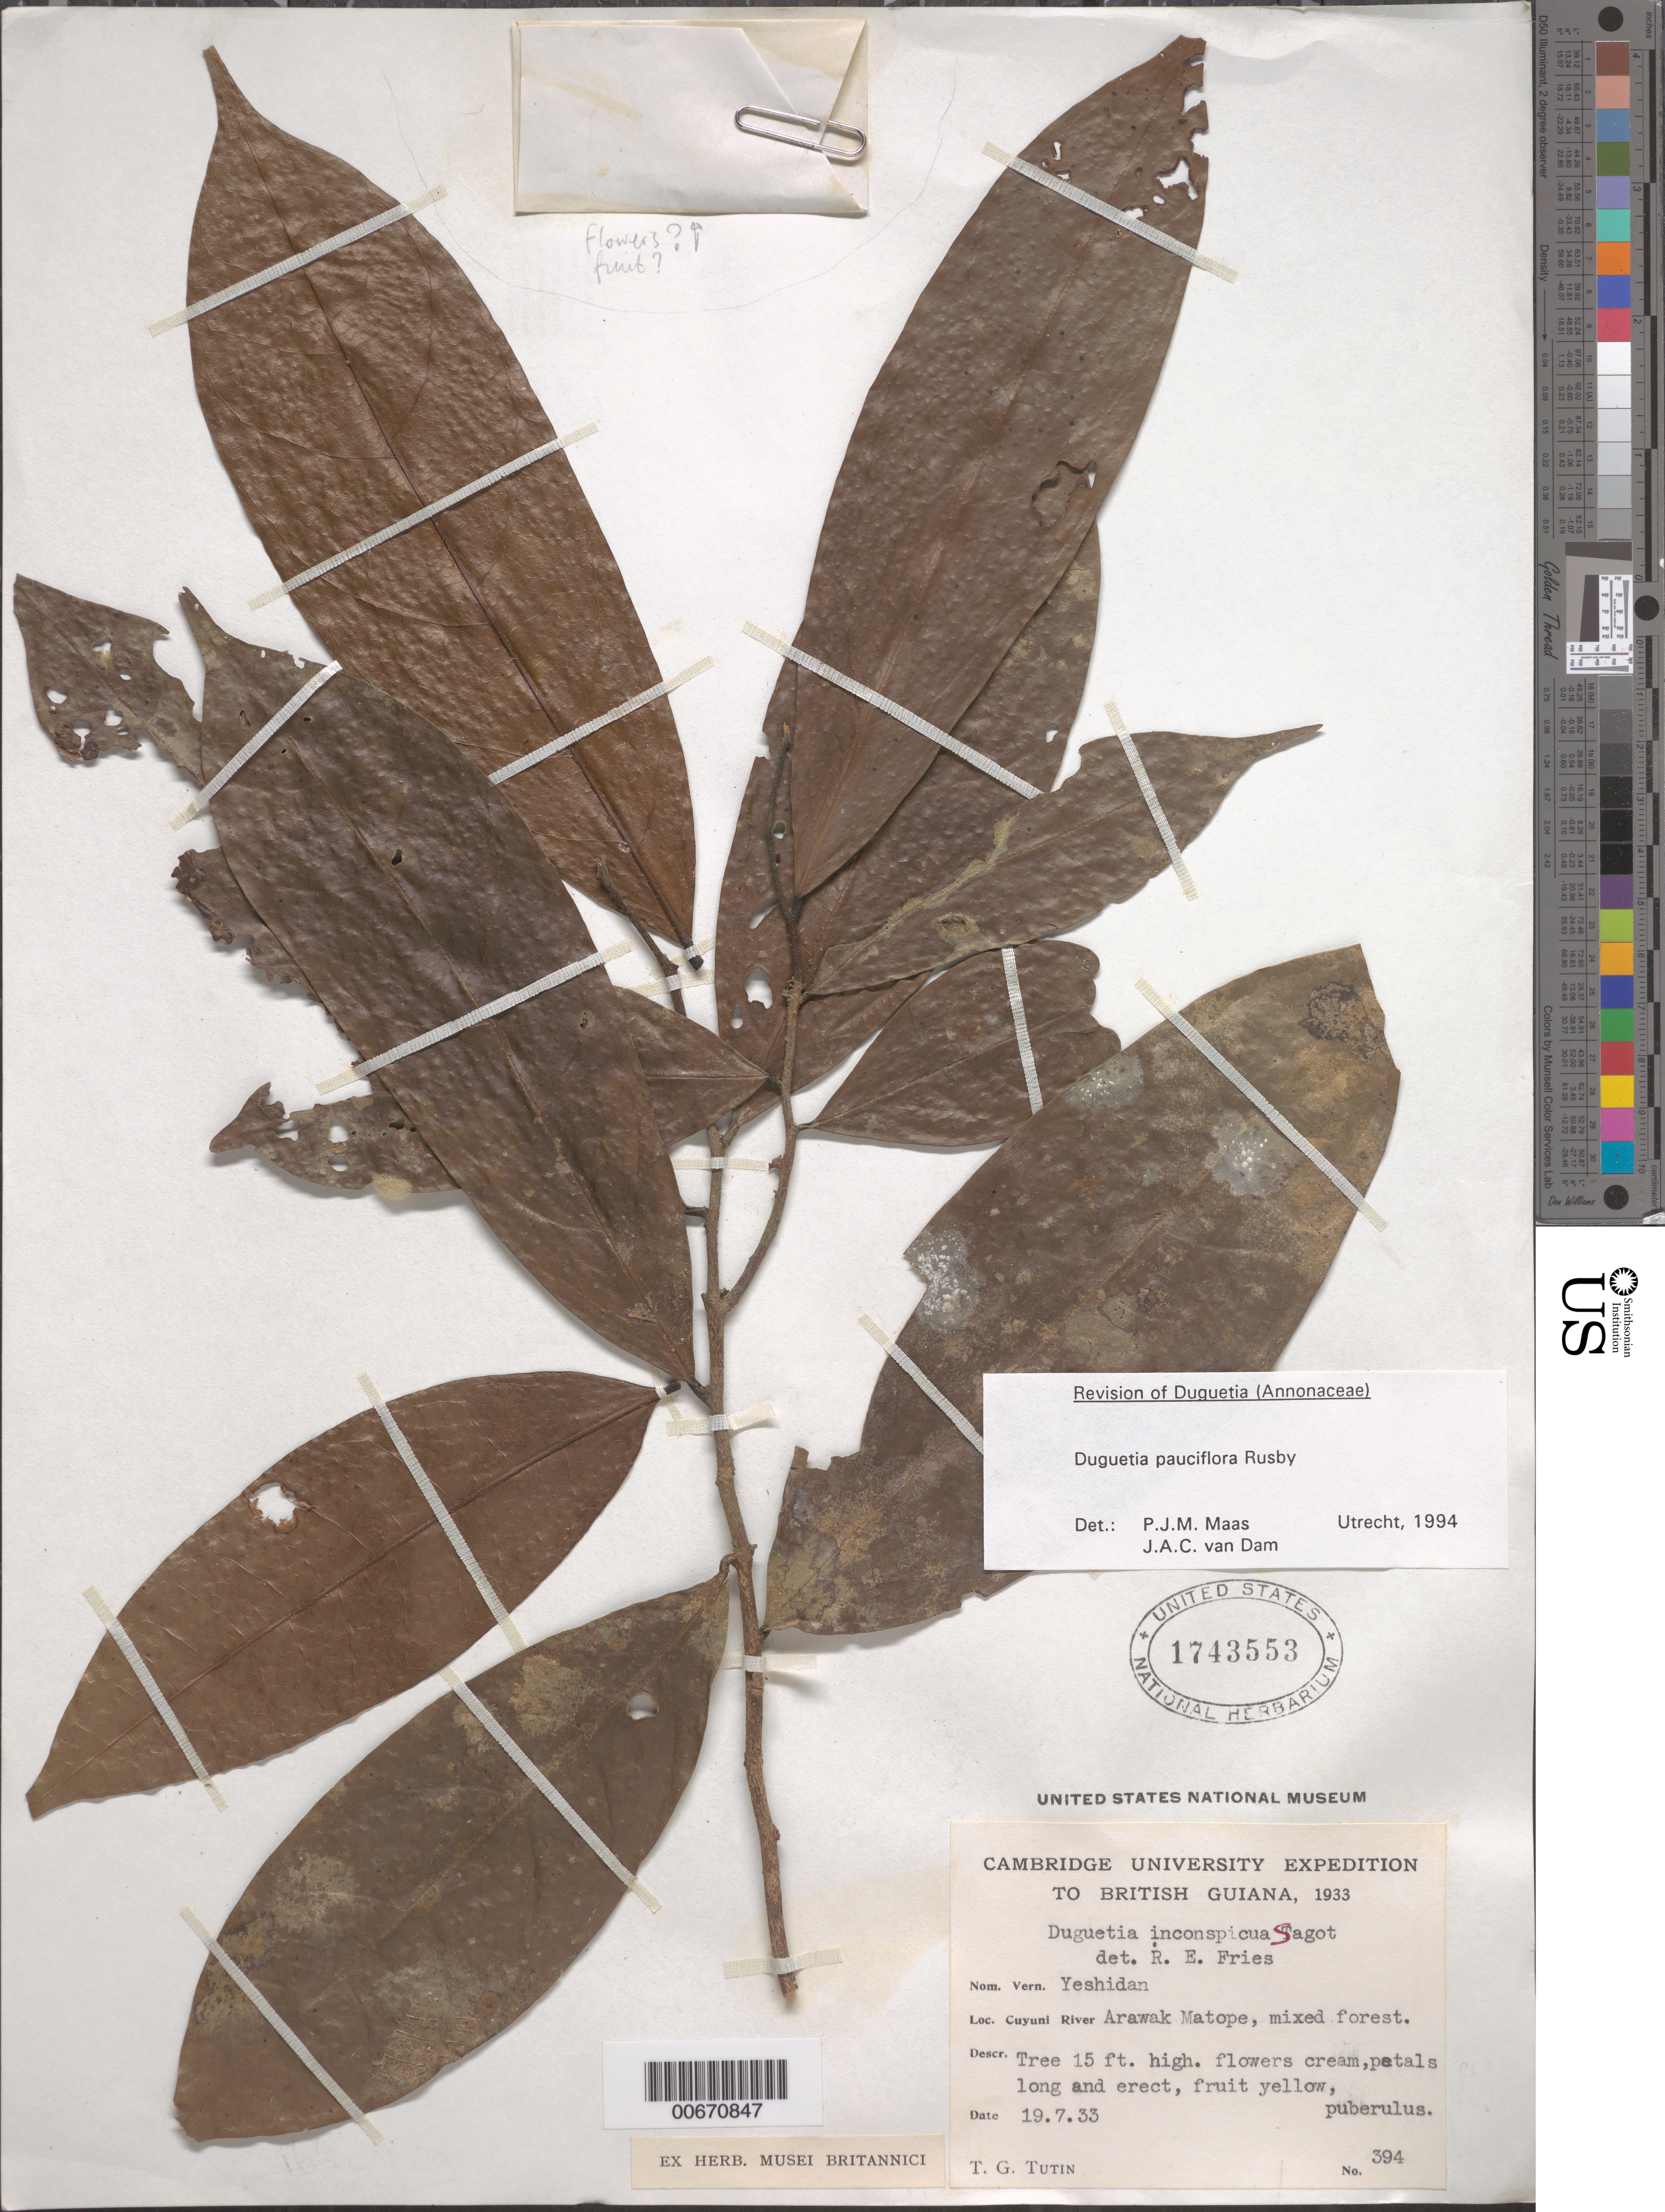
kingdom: Plantae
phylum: Tracheophyta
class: Magnoliopsida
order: Magnoliales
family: Annonaceae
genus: Duguetia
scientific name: Duguetia pauciflora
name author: Rusby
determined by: Maas, P. J.; Dam, J. A.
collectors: T. G. Tutin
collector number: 394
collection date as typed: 19-Jul-33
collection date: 1933-07-19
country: Guyana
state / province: Cuyuni-Mazaruni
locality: Arawak Matope, Cuyuni R.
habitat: Mixed forest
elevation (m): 91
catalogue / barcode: US 1743553